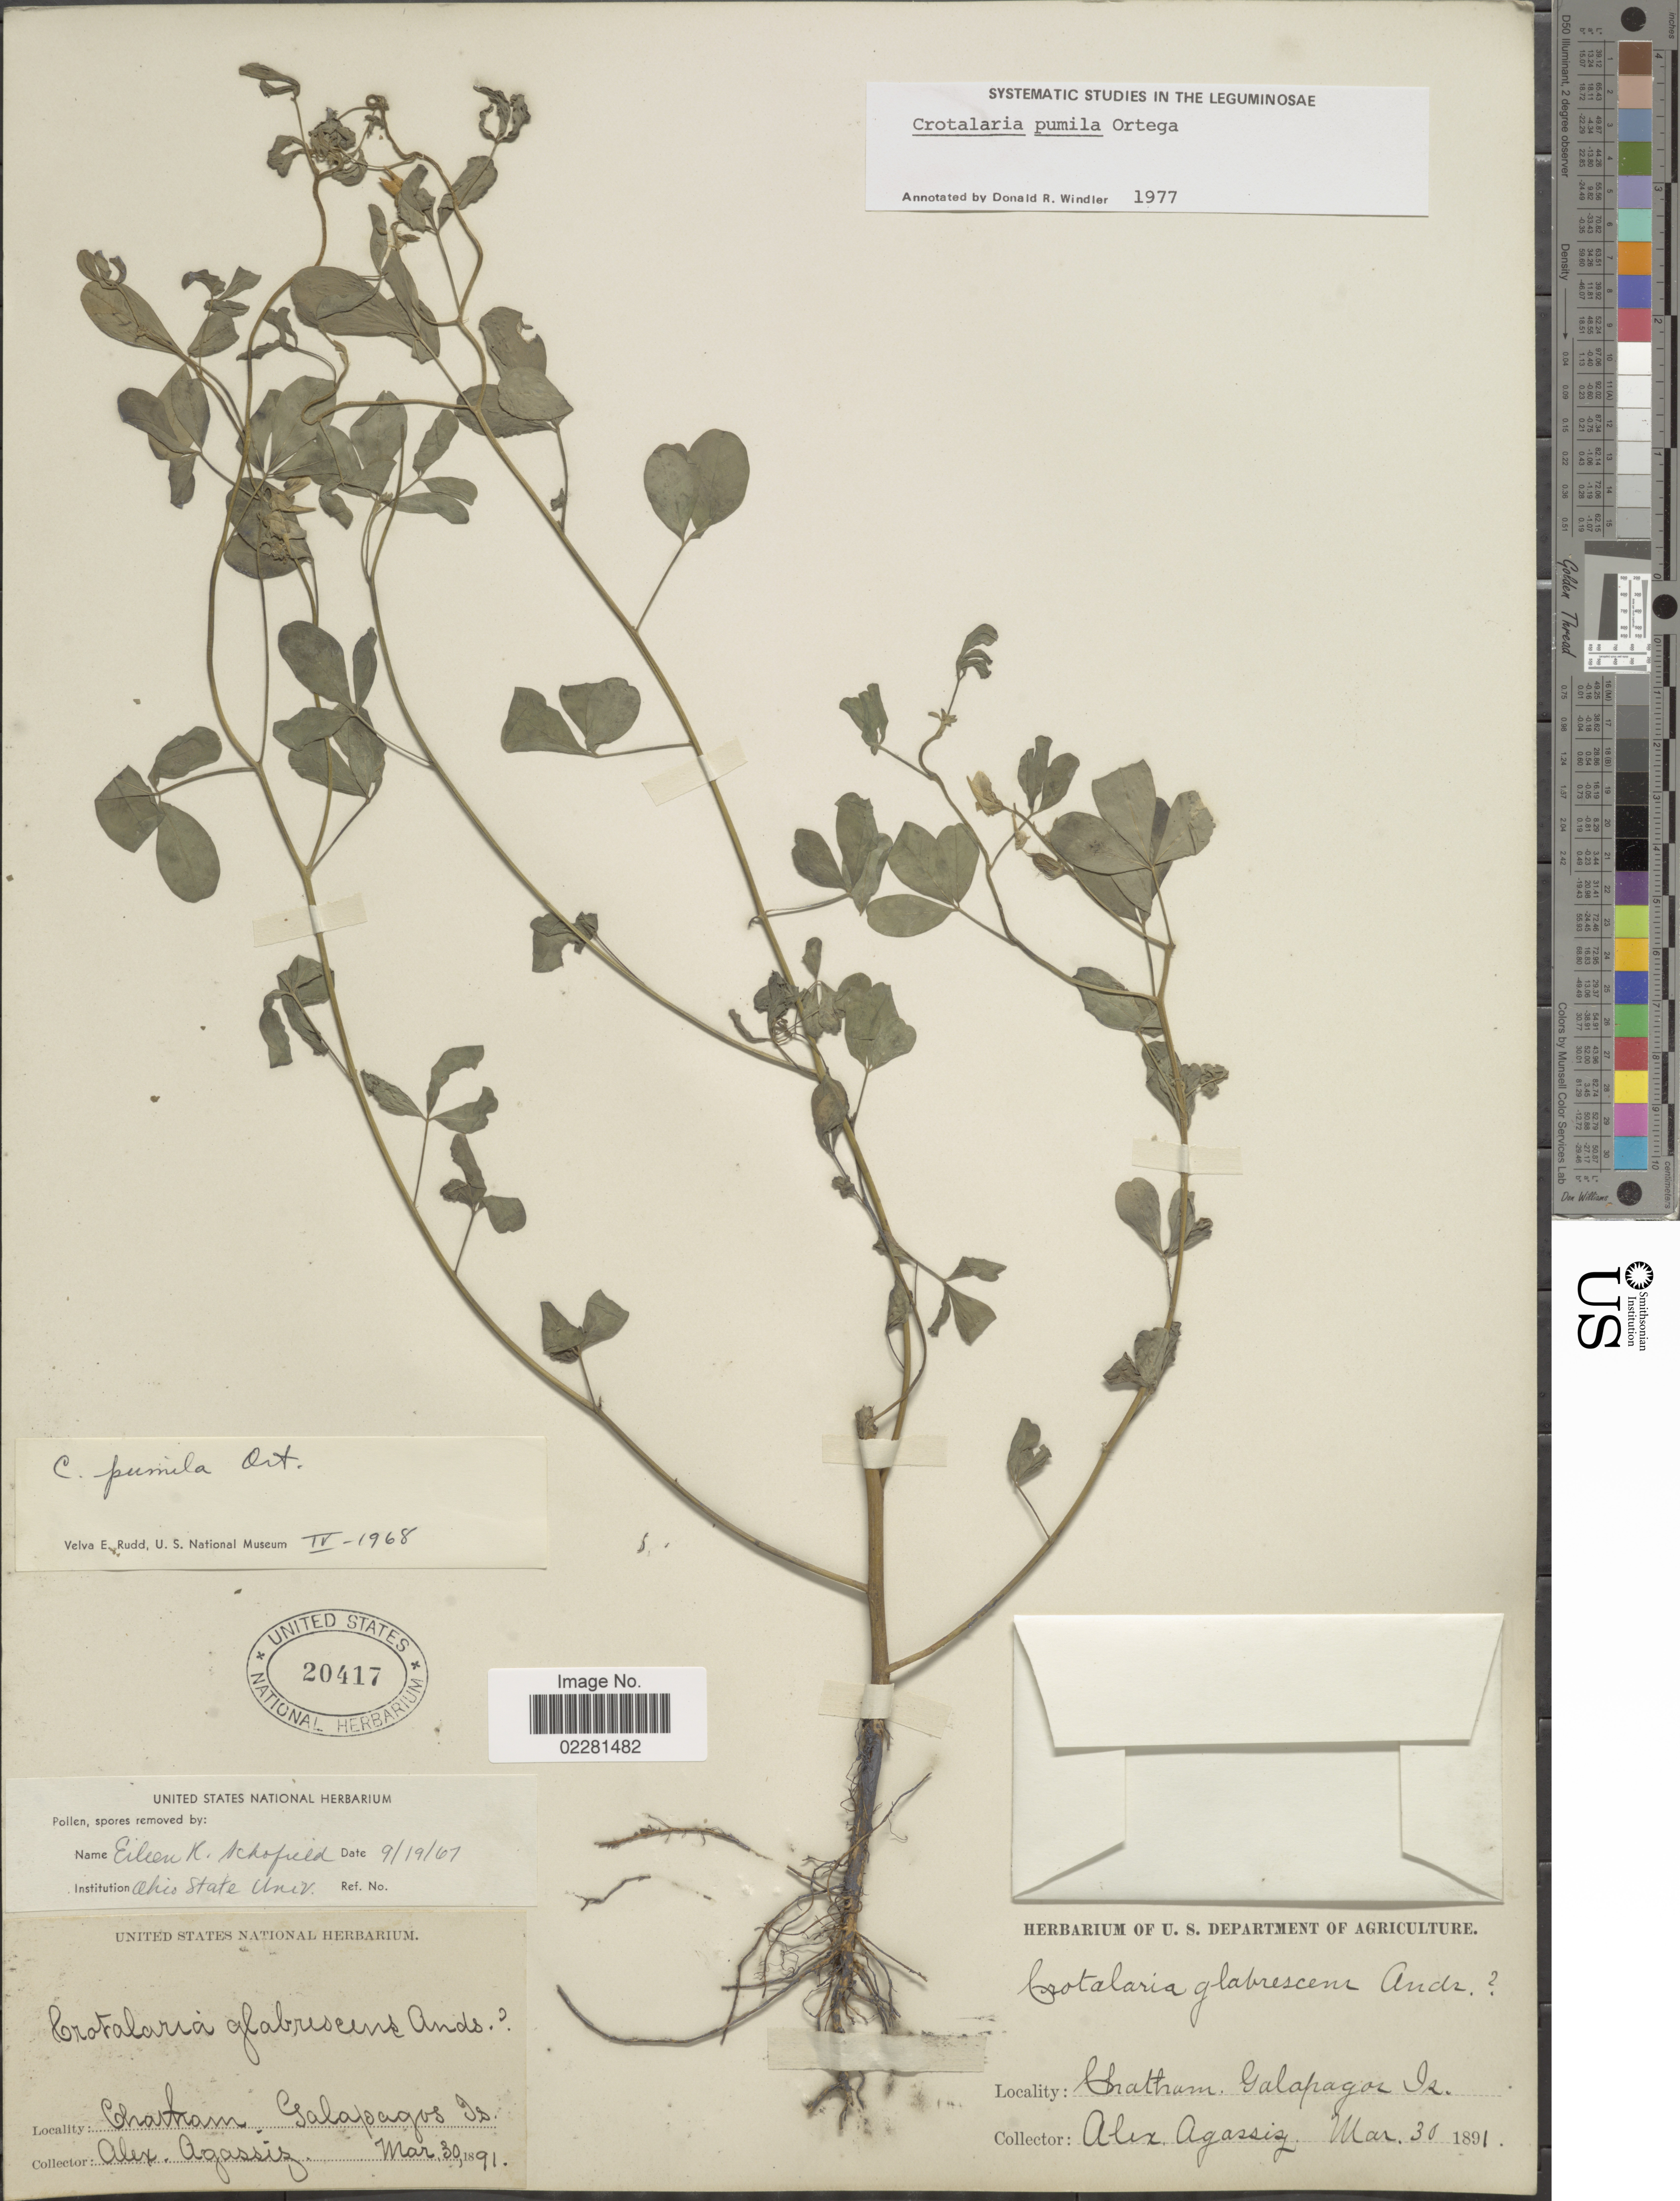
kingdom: Plantae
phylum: Tracheophyta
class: Magnoliopsida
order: Fabales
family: Fabaceae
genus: Crotalaria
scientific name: Crotalaria pumila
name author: Ortega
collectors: A. E. Agassiz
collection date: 1891-03-30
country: Ecuador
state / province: Colón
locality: Chatham, Galapagos Is.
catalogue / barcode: US 20417